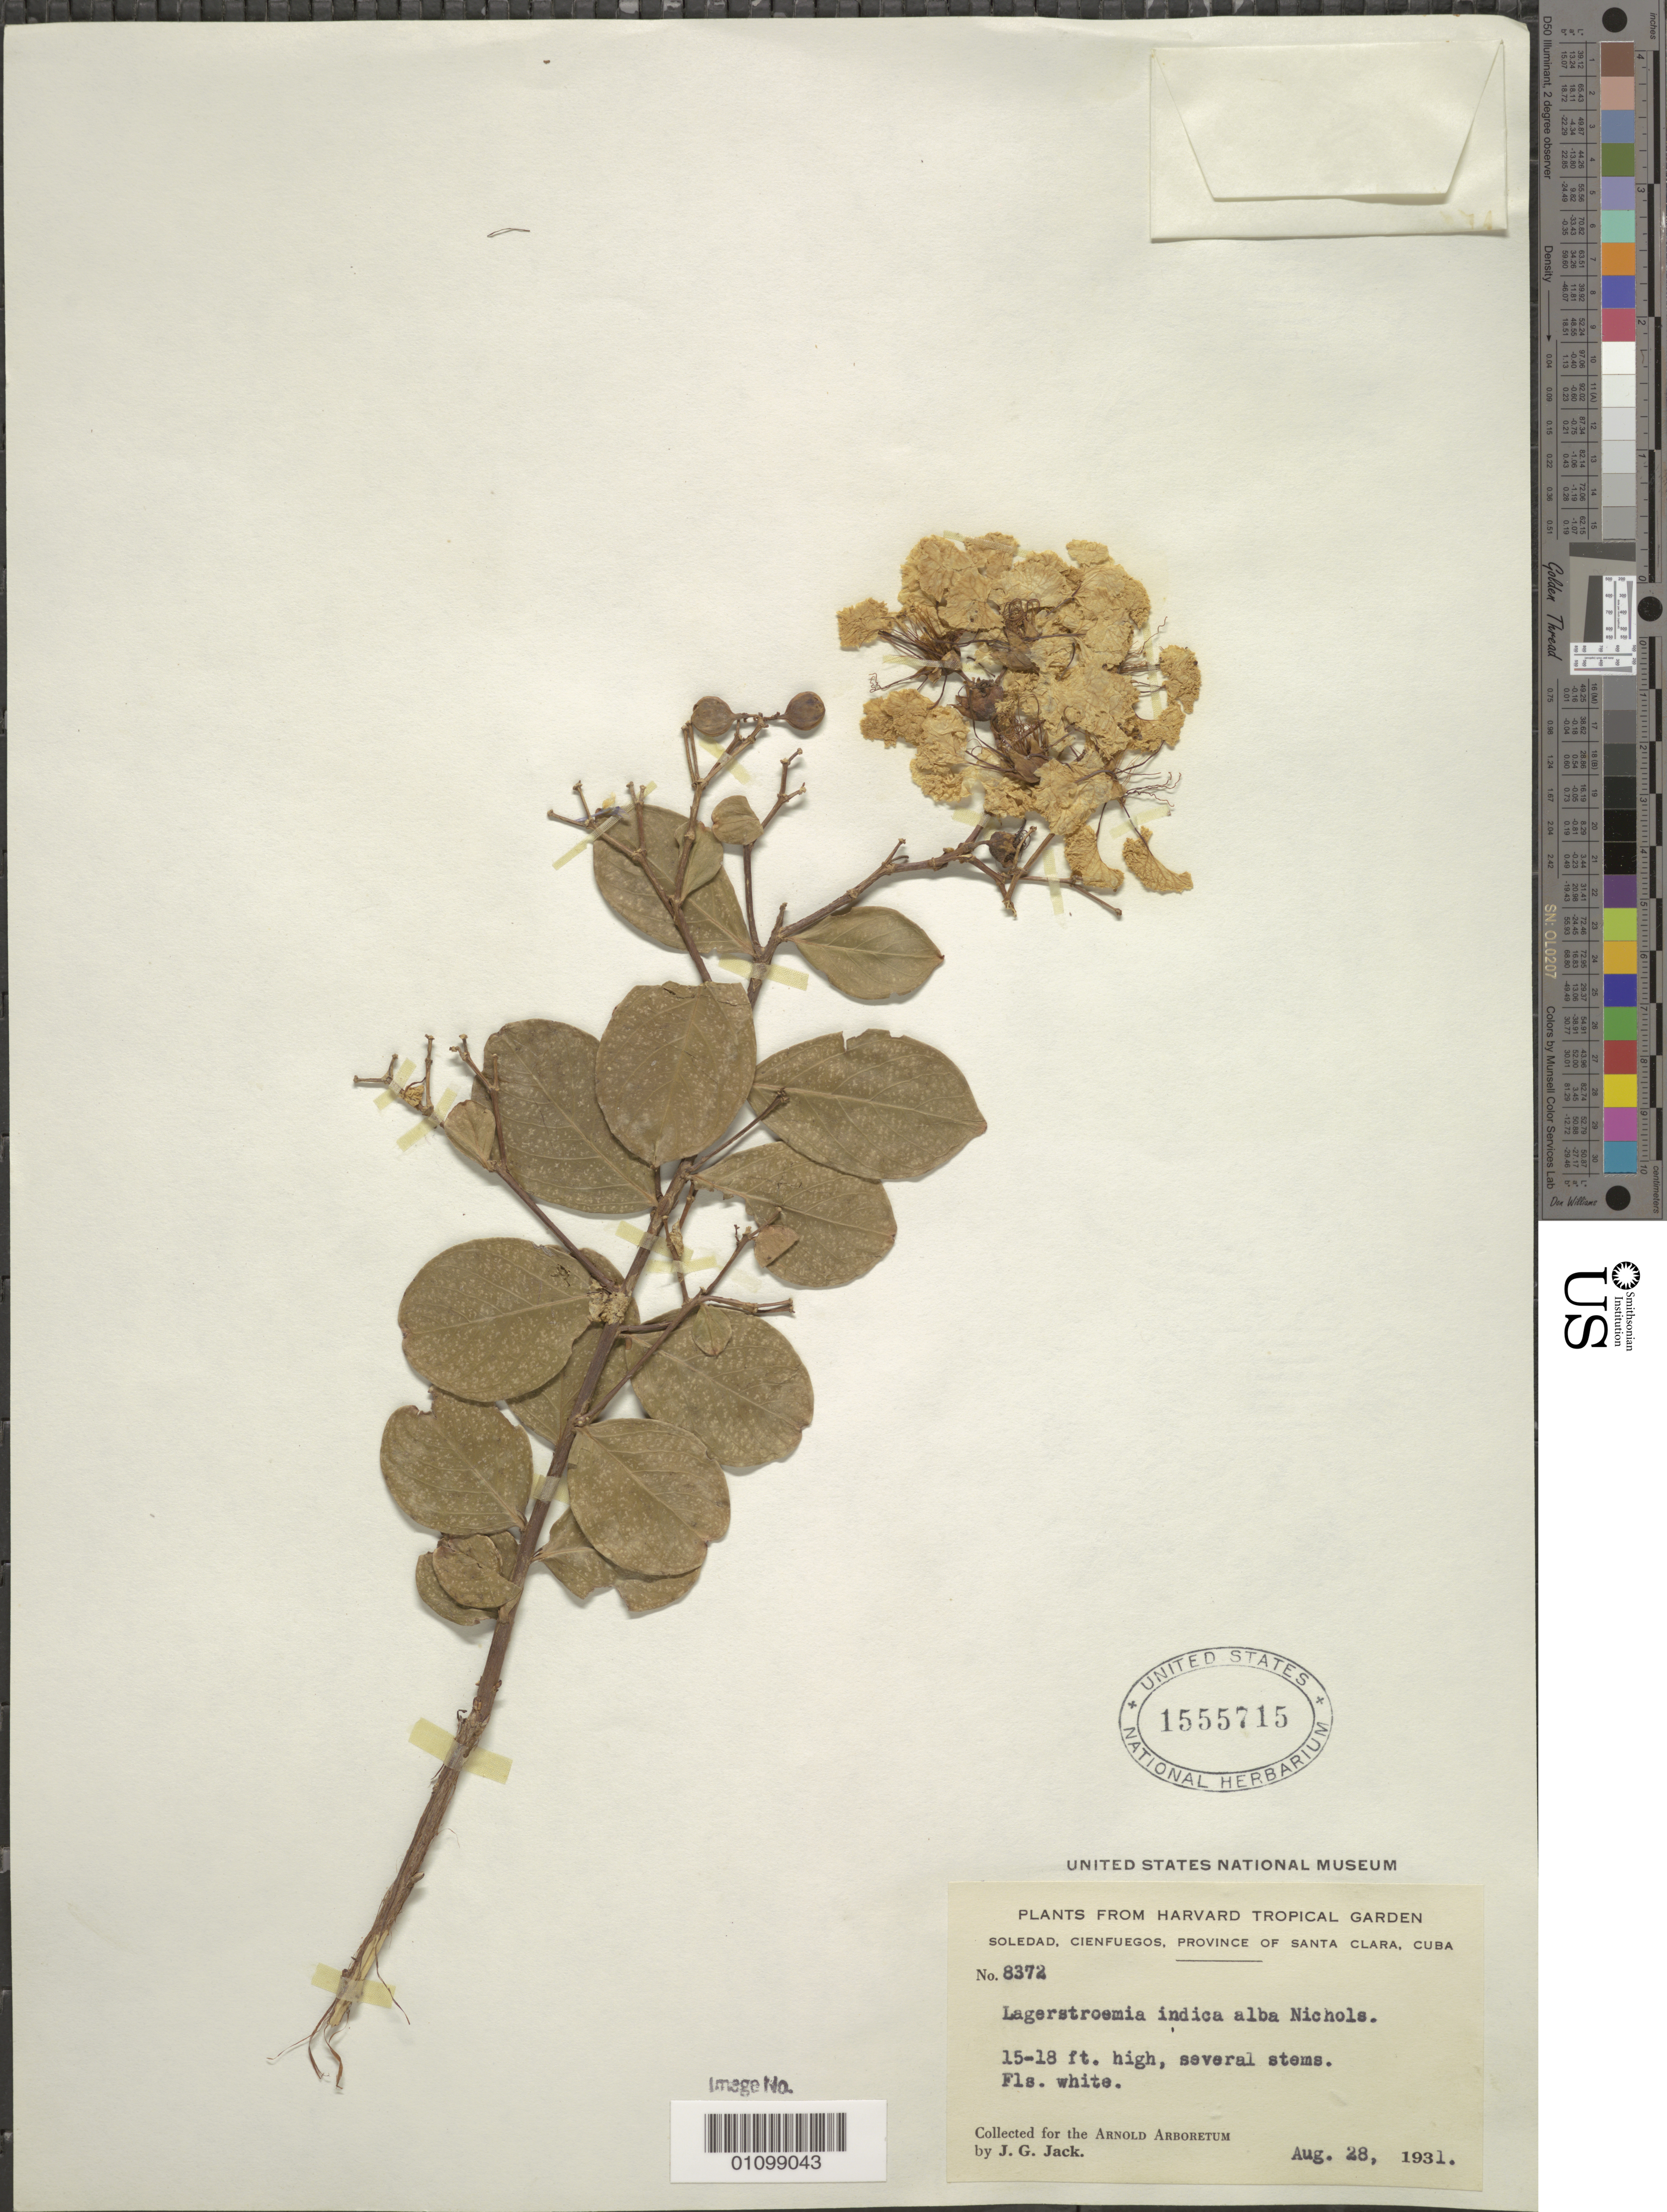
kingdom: Plantae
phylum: Tracheophyta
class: Magnoliopsida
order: Myrtales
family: Lythraceae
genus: Lagerstroemia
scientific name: Lagerstroemia indica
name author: L.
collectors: J. G. Jack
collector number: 8372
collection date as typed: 28 Aug 1931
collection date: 1931-08-28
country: Cuba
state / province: Cienfuegos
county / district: Santa Clara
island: Cuba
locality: Soledad, Cienfuegos, Province of Santa Clara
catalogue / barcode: US 1555715